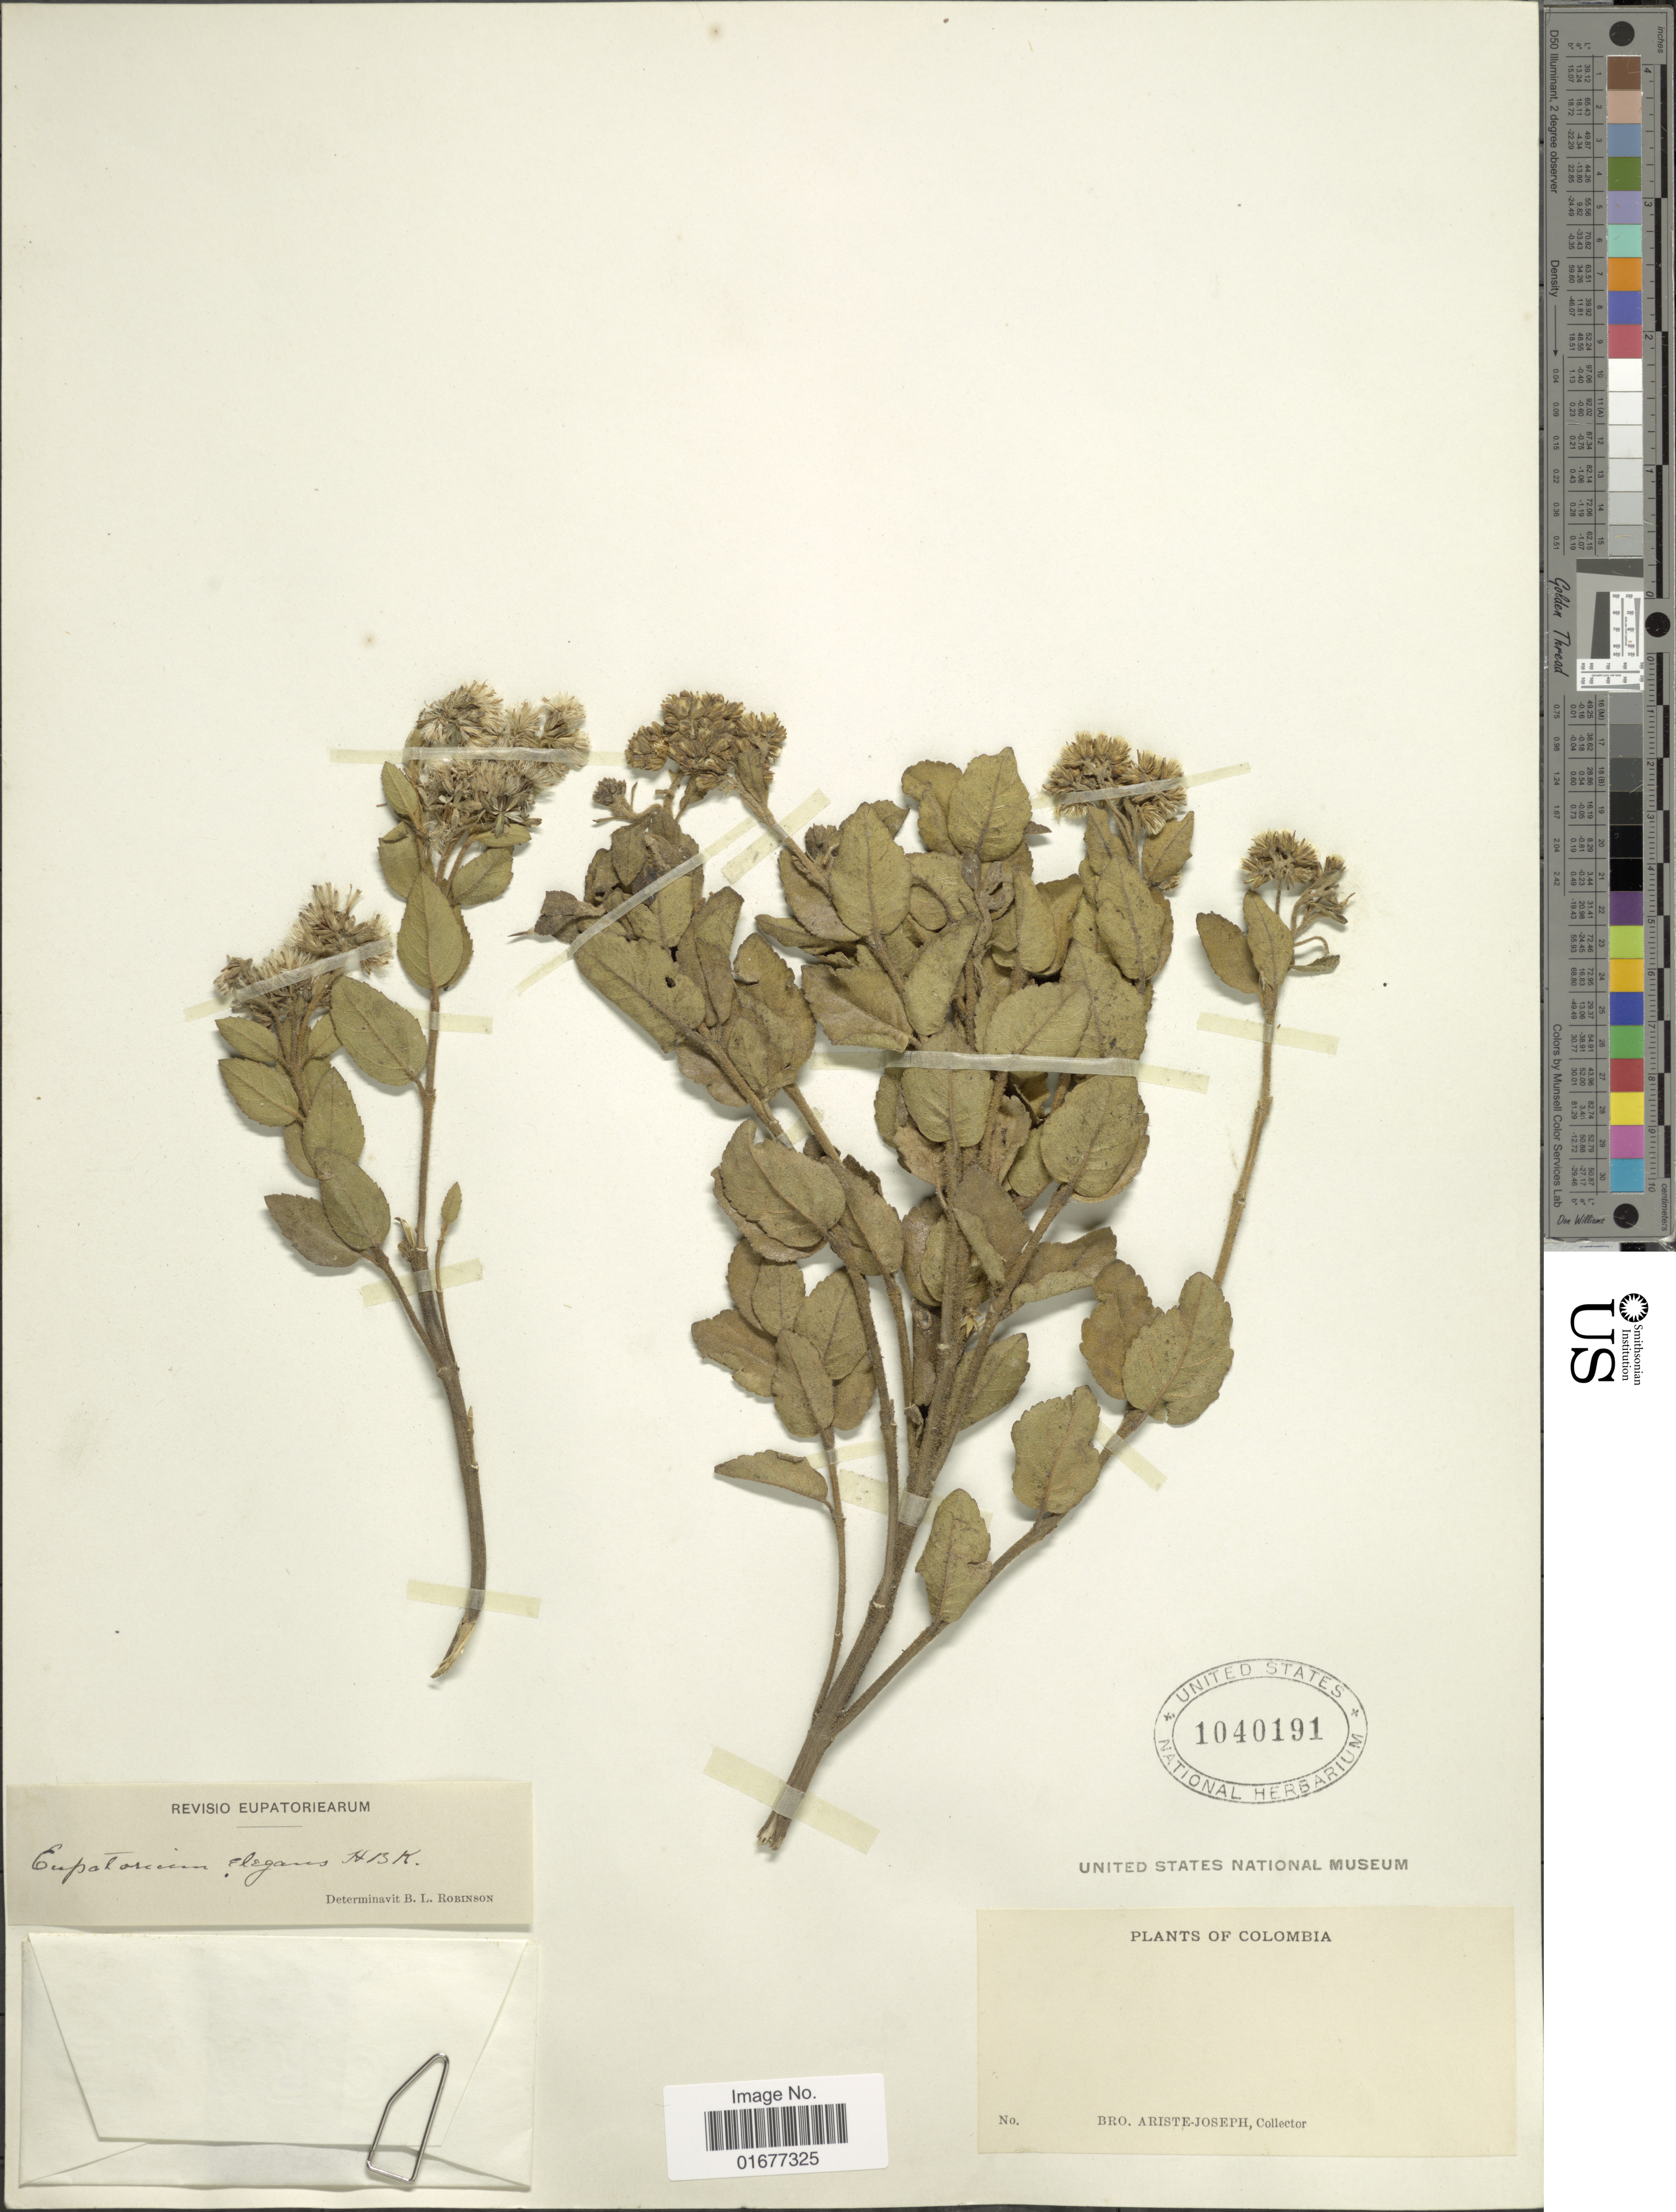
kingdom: Plantae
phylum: Tracheophyta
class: Magnoliopsida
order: Asterales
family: Asteraceae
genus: Ageratina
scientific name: Ageratina elegans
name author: (Kunth) R.M. King & H. Rob.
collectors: Bro. Ariste-Joseph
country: Colombia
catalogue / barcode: US 1040191